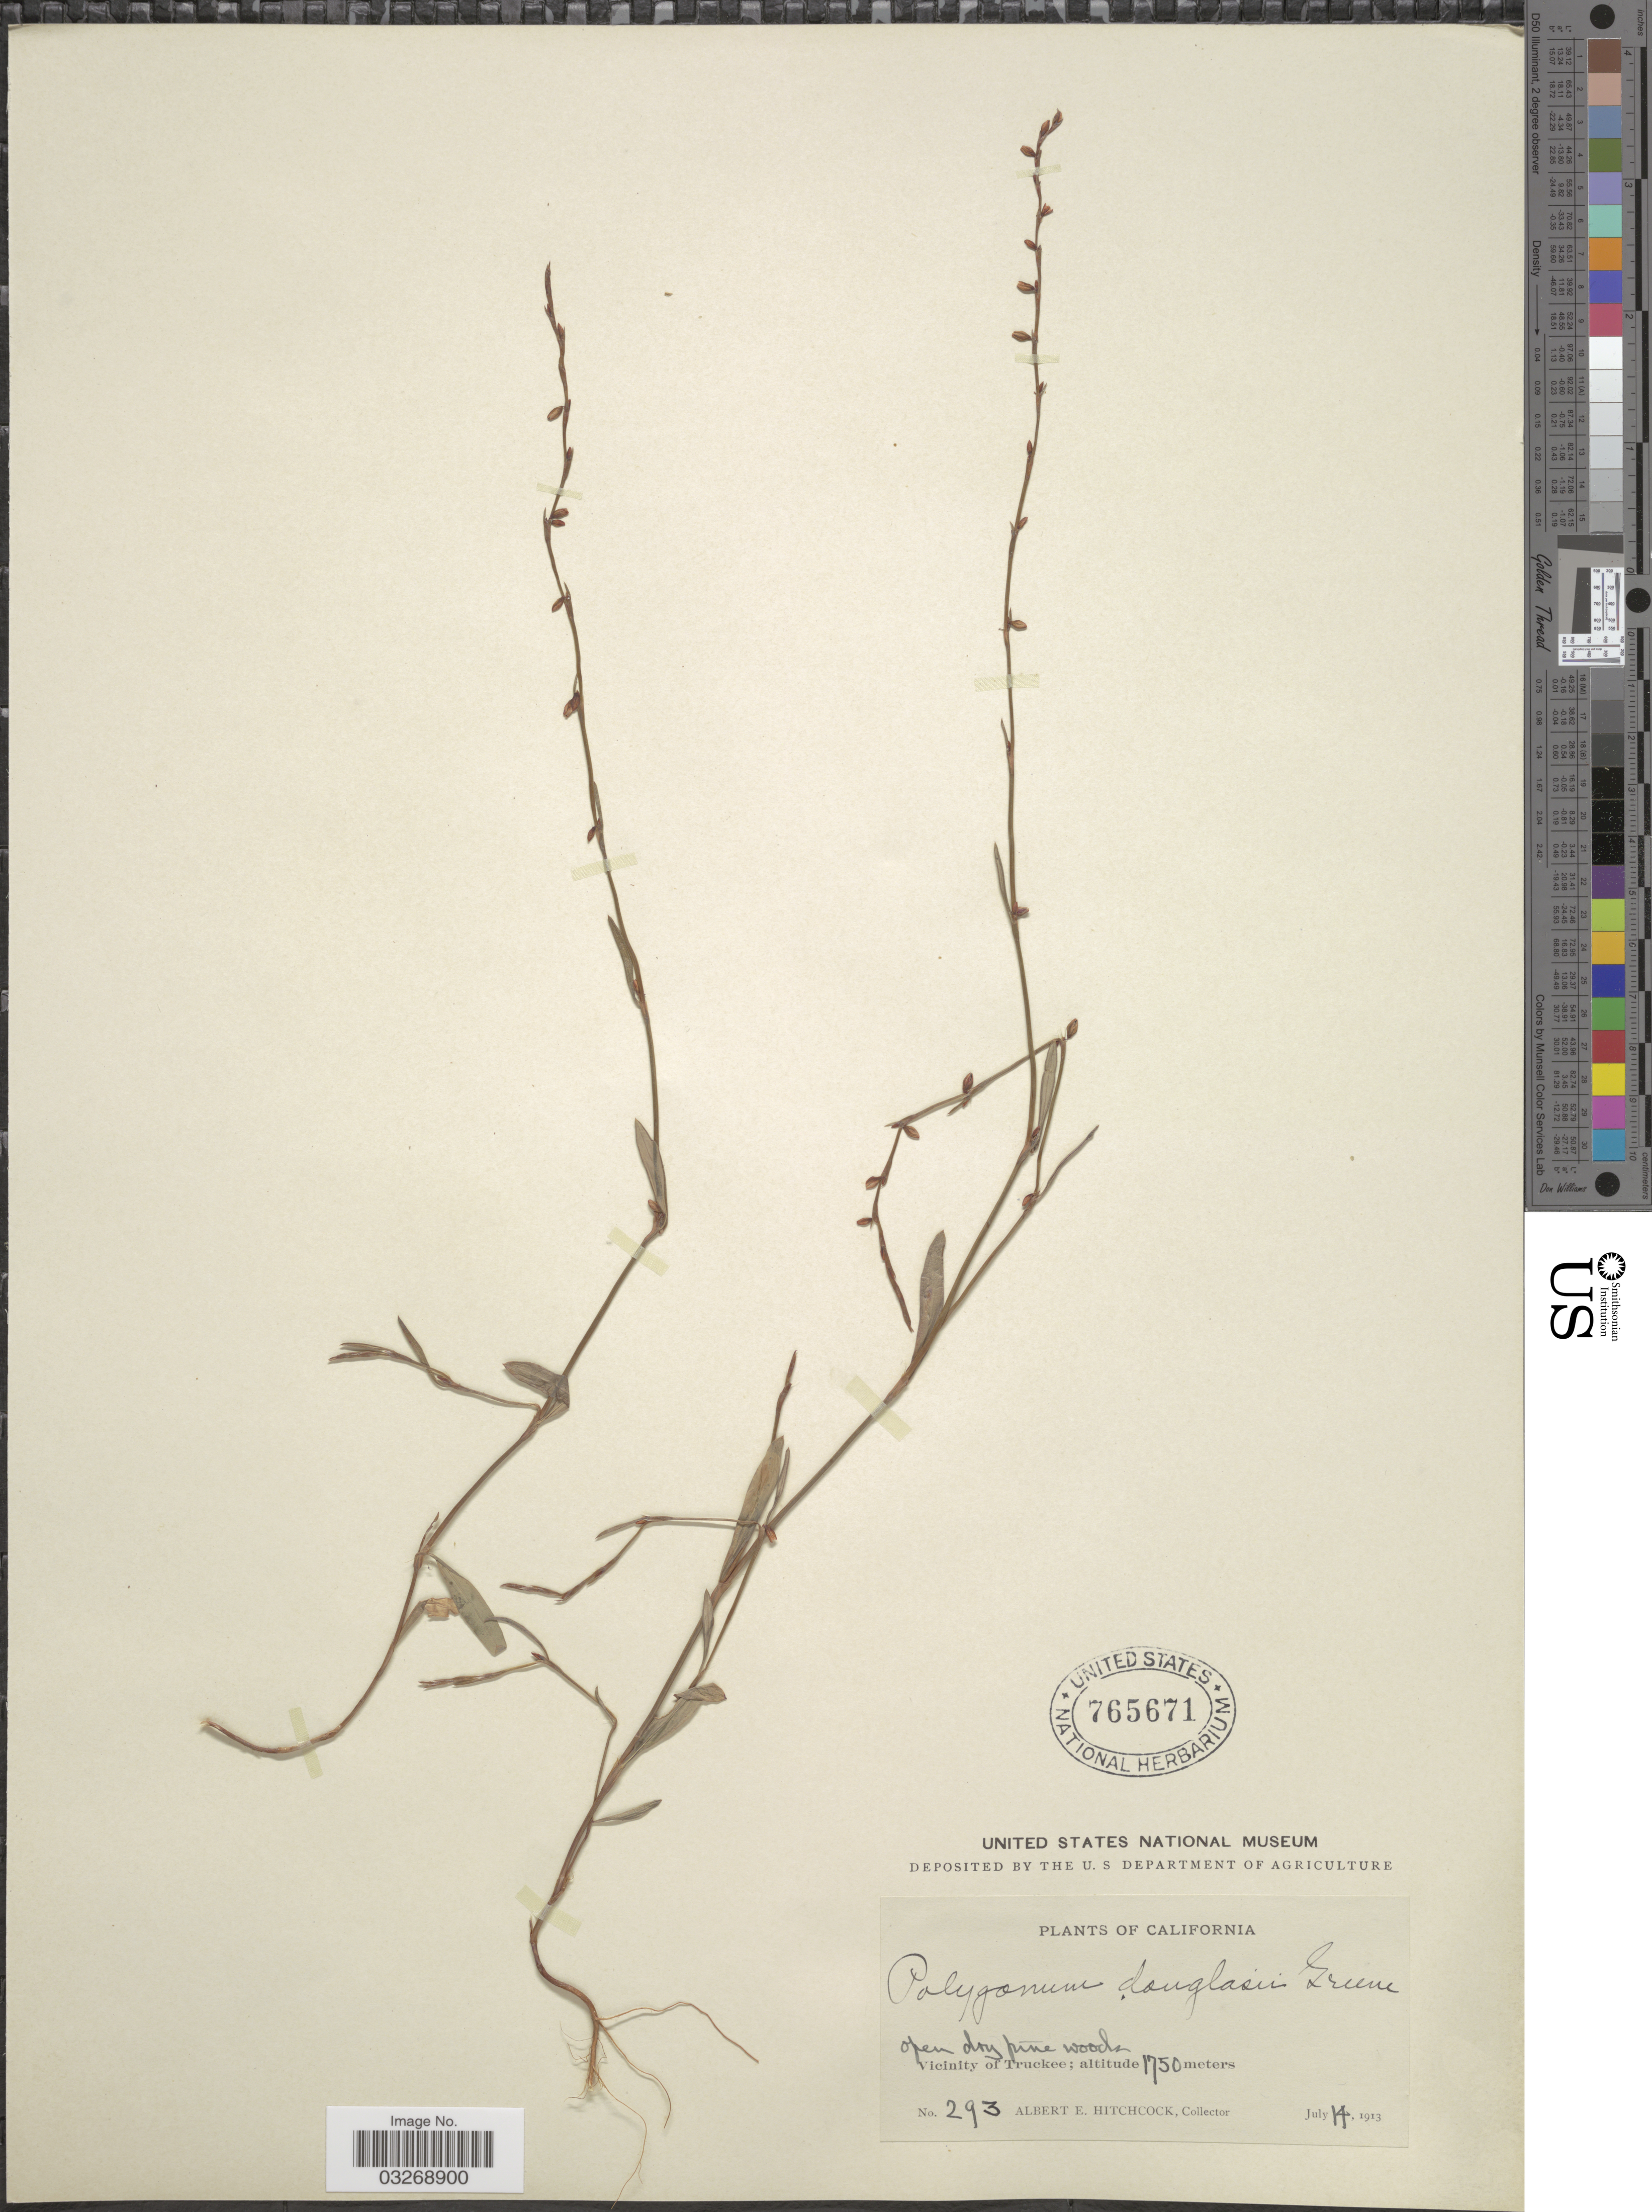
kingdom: Plantae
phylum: Tracheophyta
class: Magnoliopsida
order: Caryophyllales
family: Polygonaceae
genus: Polygonum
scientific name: Polygonum douglasii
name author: Greene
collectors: A. Hitchcock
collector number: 293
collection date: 1913-07-14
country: United States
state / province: California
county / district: Nevada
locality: Vicinity of Truckee.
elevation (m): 1750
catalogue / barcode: US 765671